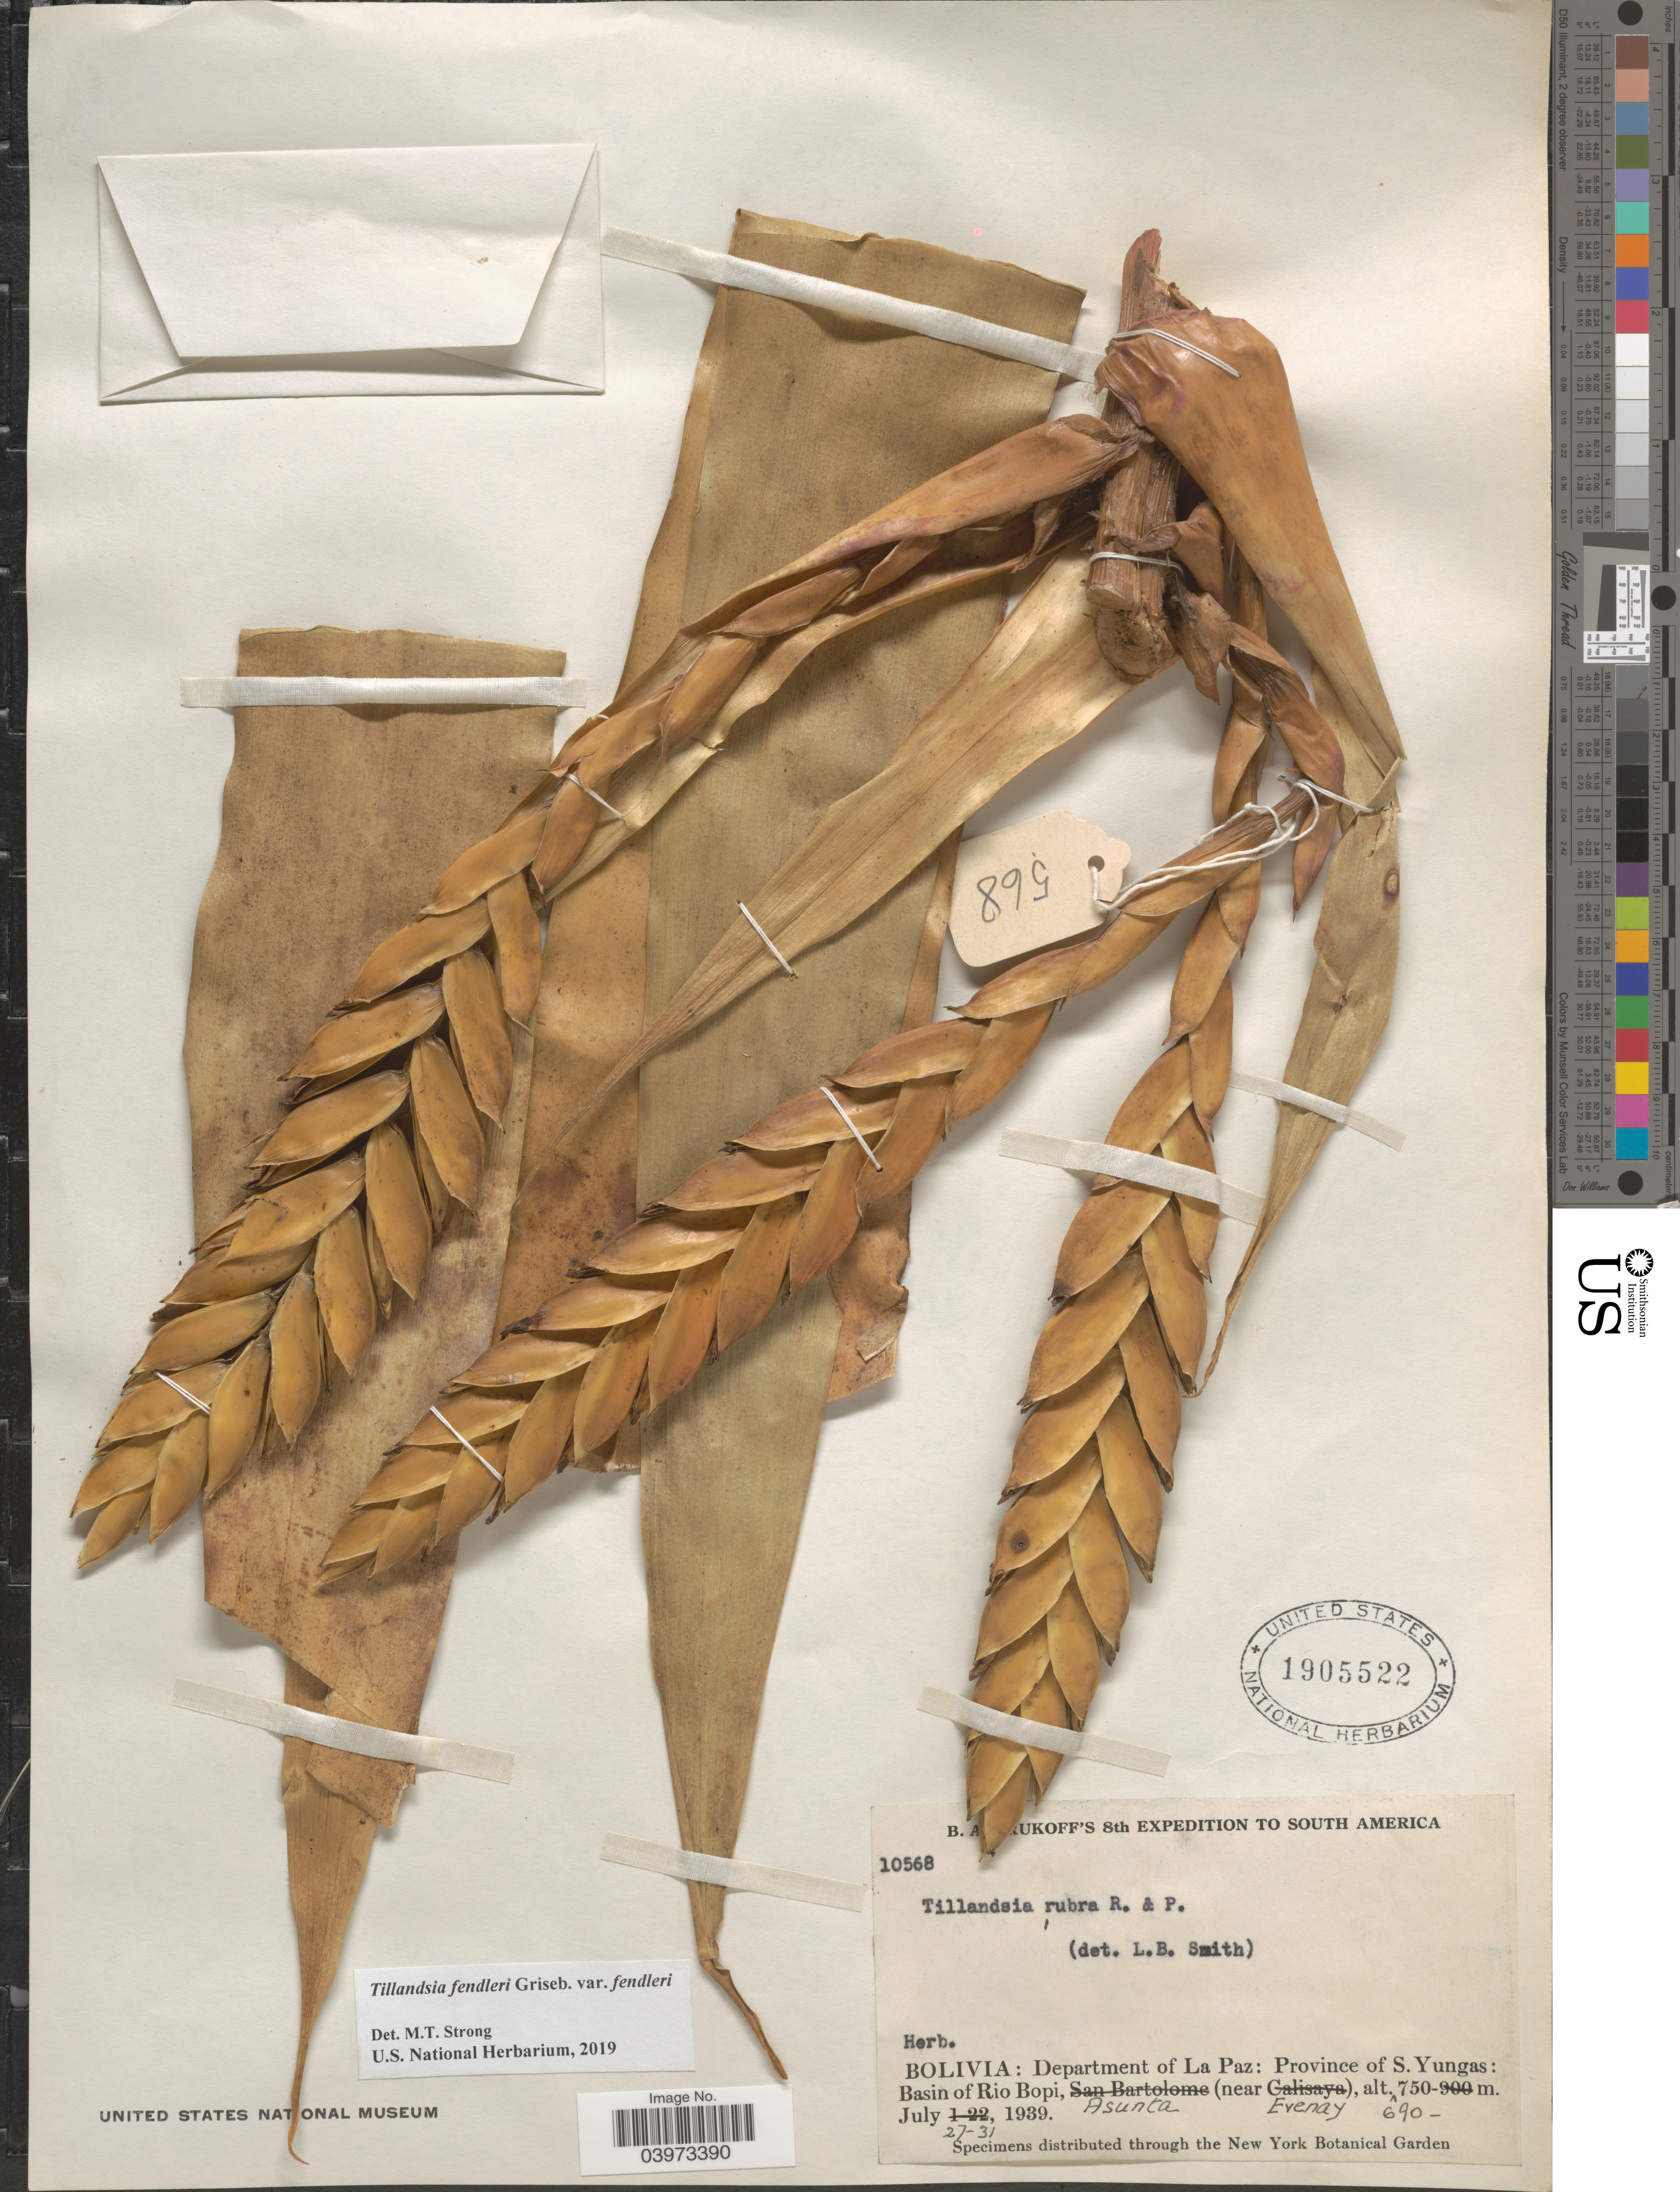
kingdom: Plantae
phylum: Tracheophyta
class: Liliopsida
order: Poales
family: Bromeliaceae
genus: Tillandsia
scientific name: Tillandsia fendleri var. fendleri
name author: Griseb.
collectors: B. A. Krukoff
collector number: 10568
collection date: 1939-07-27/1939-07-31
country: Bolivia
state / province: La Paz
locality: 8th Expedition to South America. Department of La Paz: Province of S. Yungas: Basin of Rio Bopi, Asunta (near Evenay).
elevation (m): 690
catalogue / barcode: US 1905522